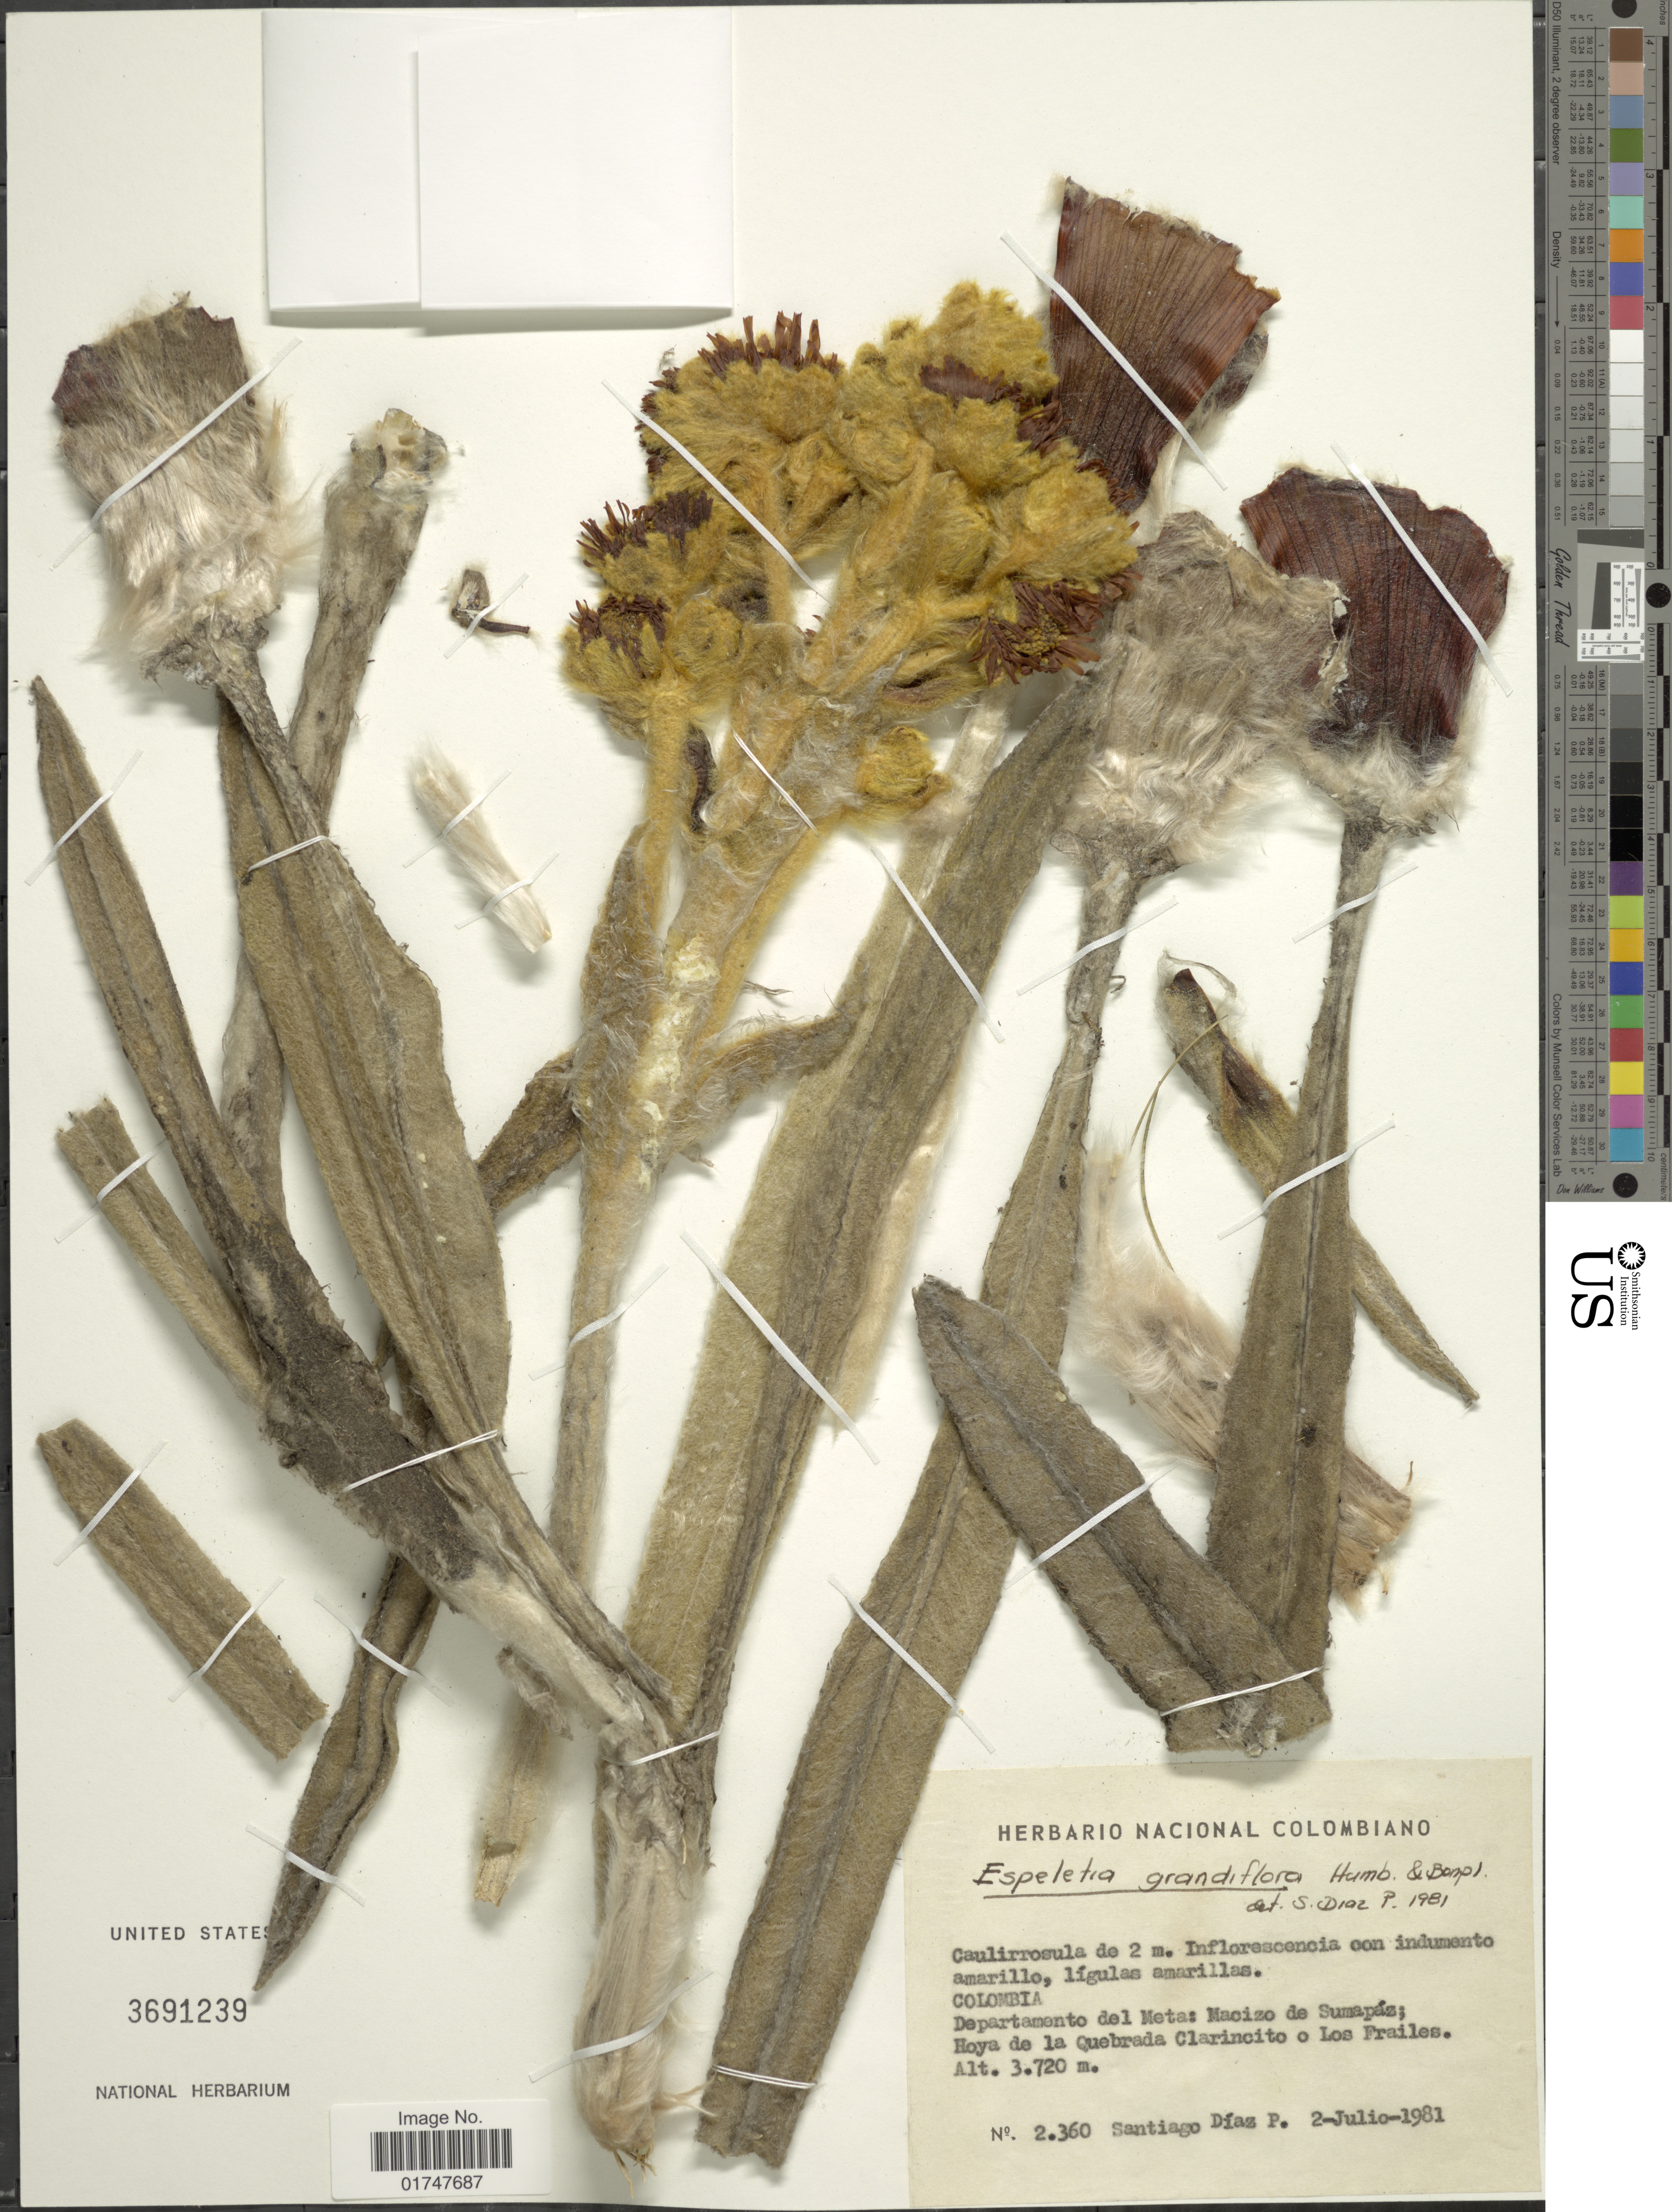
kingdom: Plantae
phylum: Tracheophyta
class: Magnoliopsida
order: Asterales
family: Asteraceae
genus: Espeletia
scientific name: Espeletia grandiflora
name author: Humb. & Bonpl.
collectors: S. Díaz Píedrahíta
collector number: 2360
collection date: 1981-07-02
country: Colombia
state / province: Meta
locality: Macizo de Sumapáz; Hoya de la Quebrada Clarincito o Los Frailes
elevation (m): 3720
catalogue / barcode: US 3691239